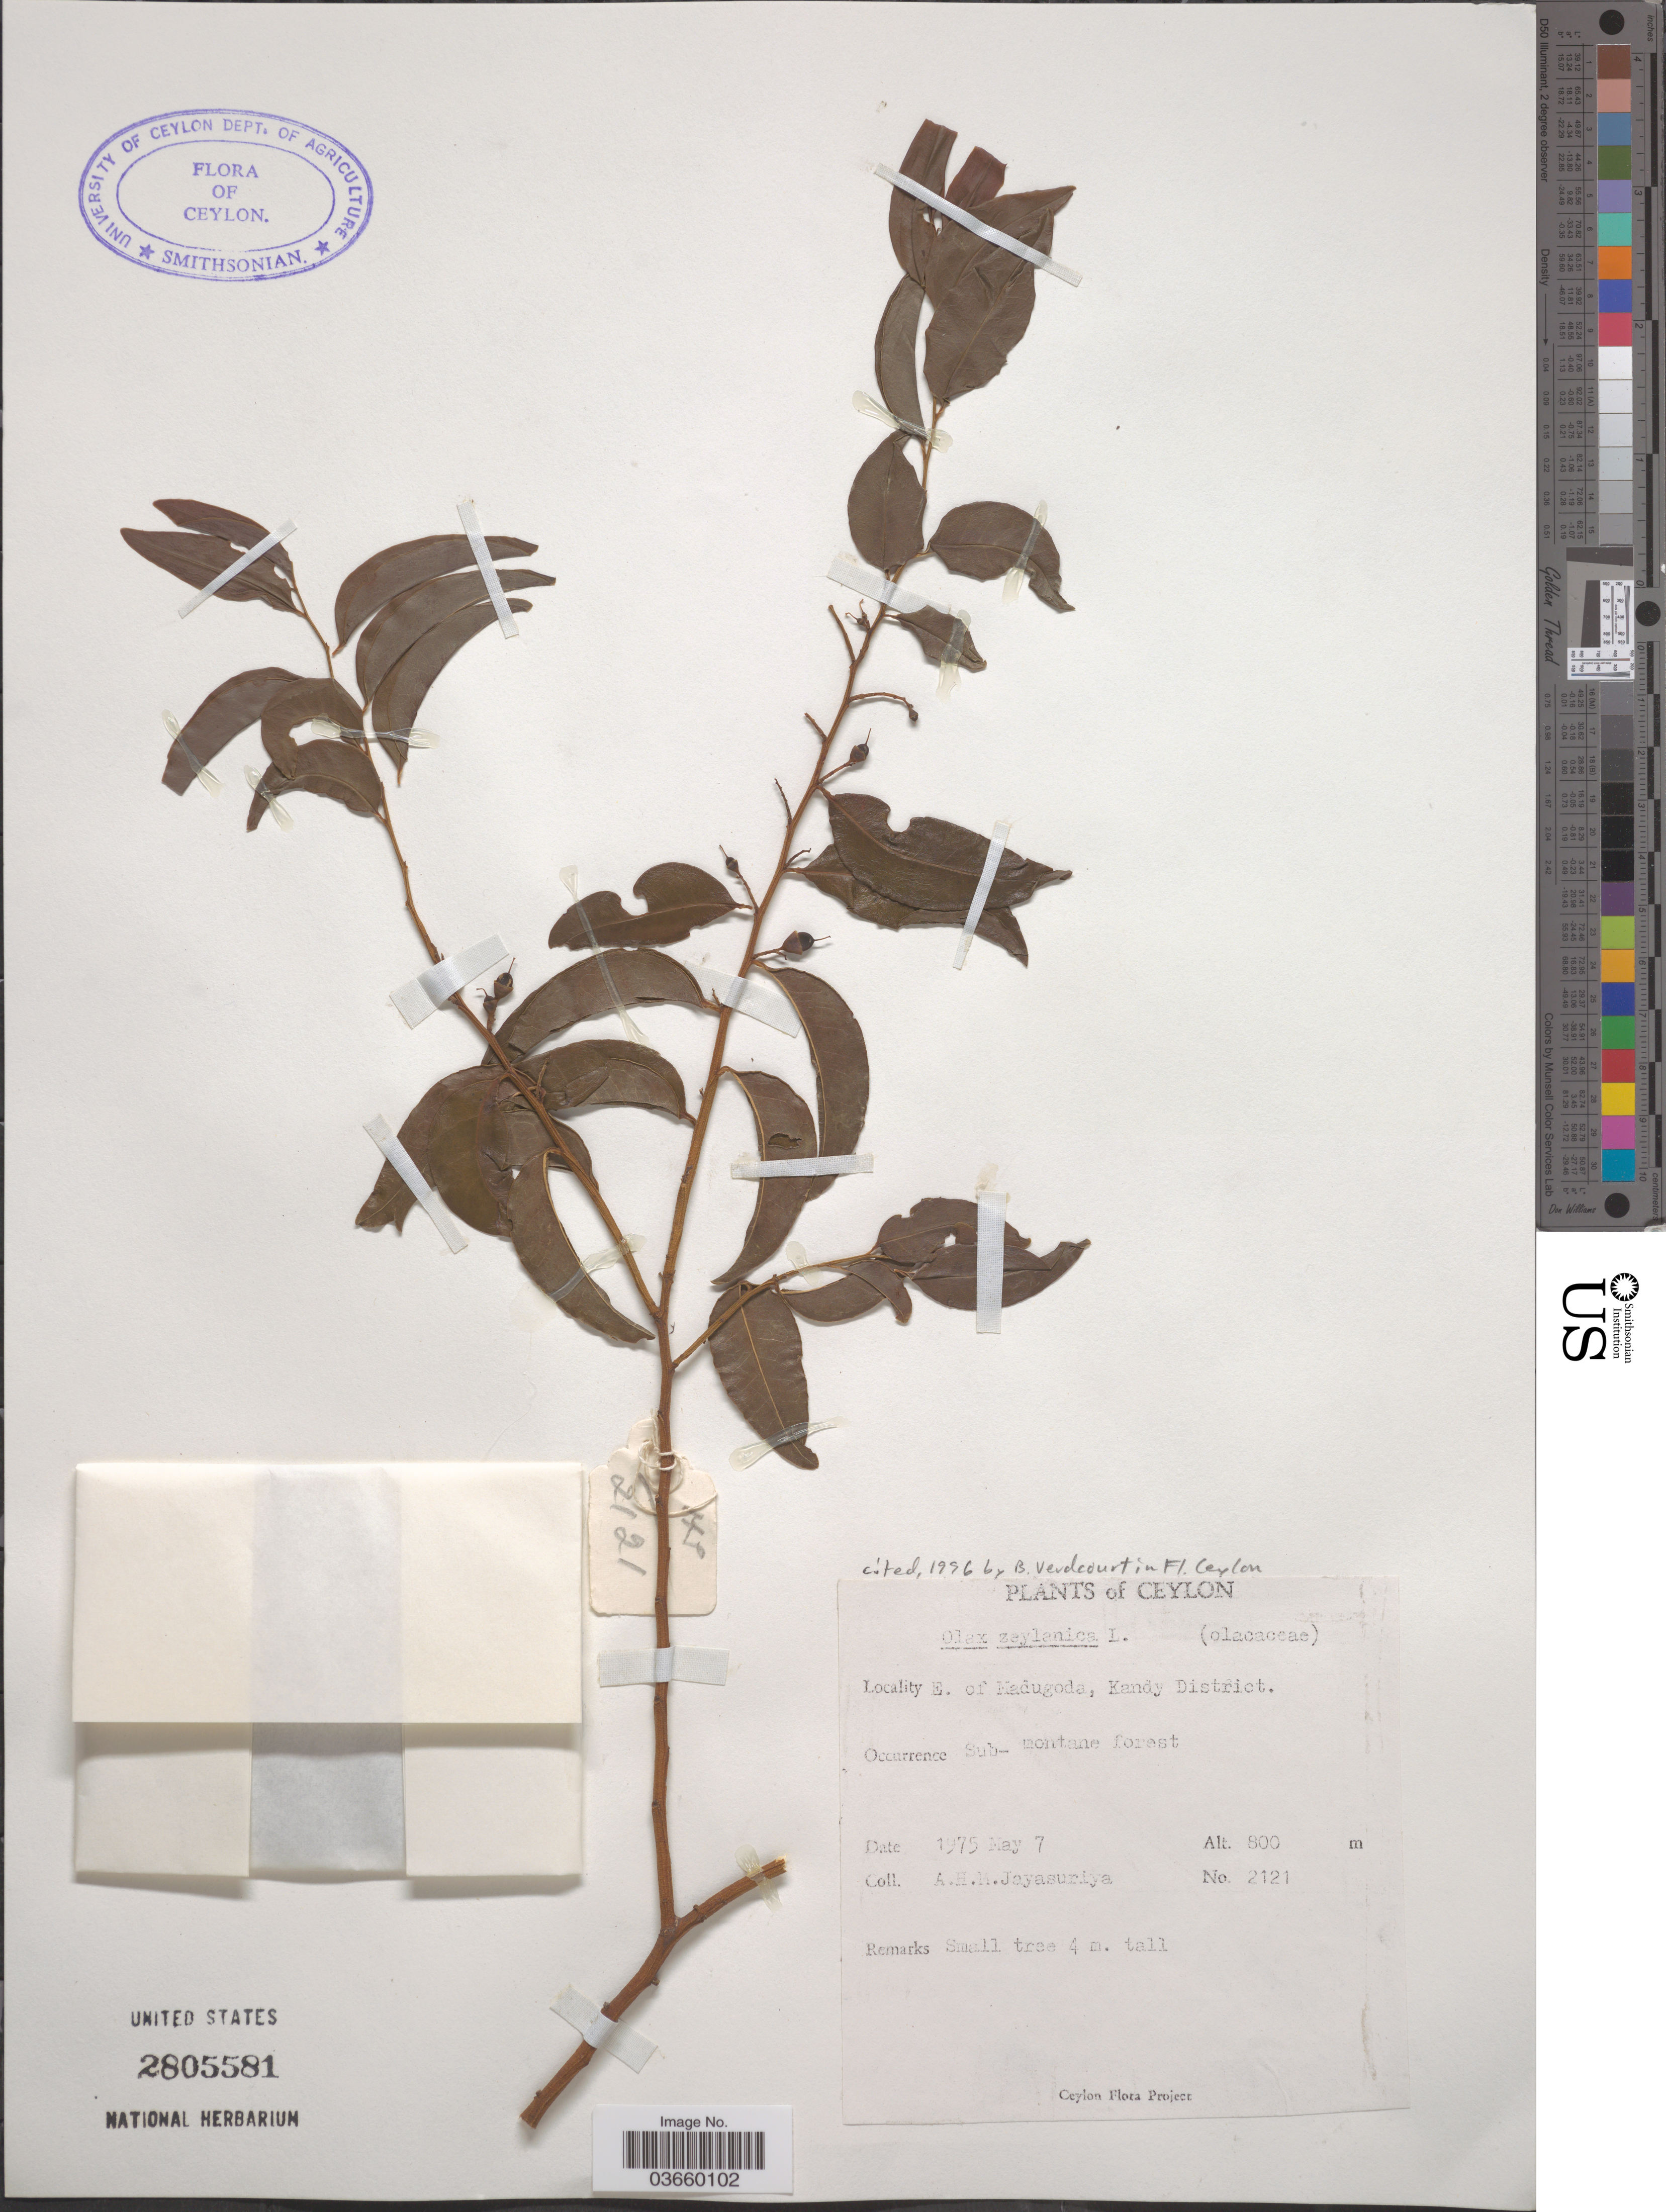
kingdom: Plantae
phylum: Tracheophyta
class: Magnoliopsida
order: Santalales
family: Olacaceae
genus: Olax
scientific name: Olax zeylanica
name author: L.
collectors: A. H. Jayasuriya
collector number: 2121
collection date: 1975-05-07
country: Sri Lanka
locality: Ceylon. E. of Madugoda, Kandy District.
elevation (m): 800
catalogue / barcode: US 2805581